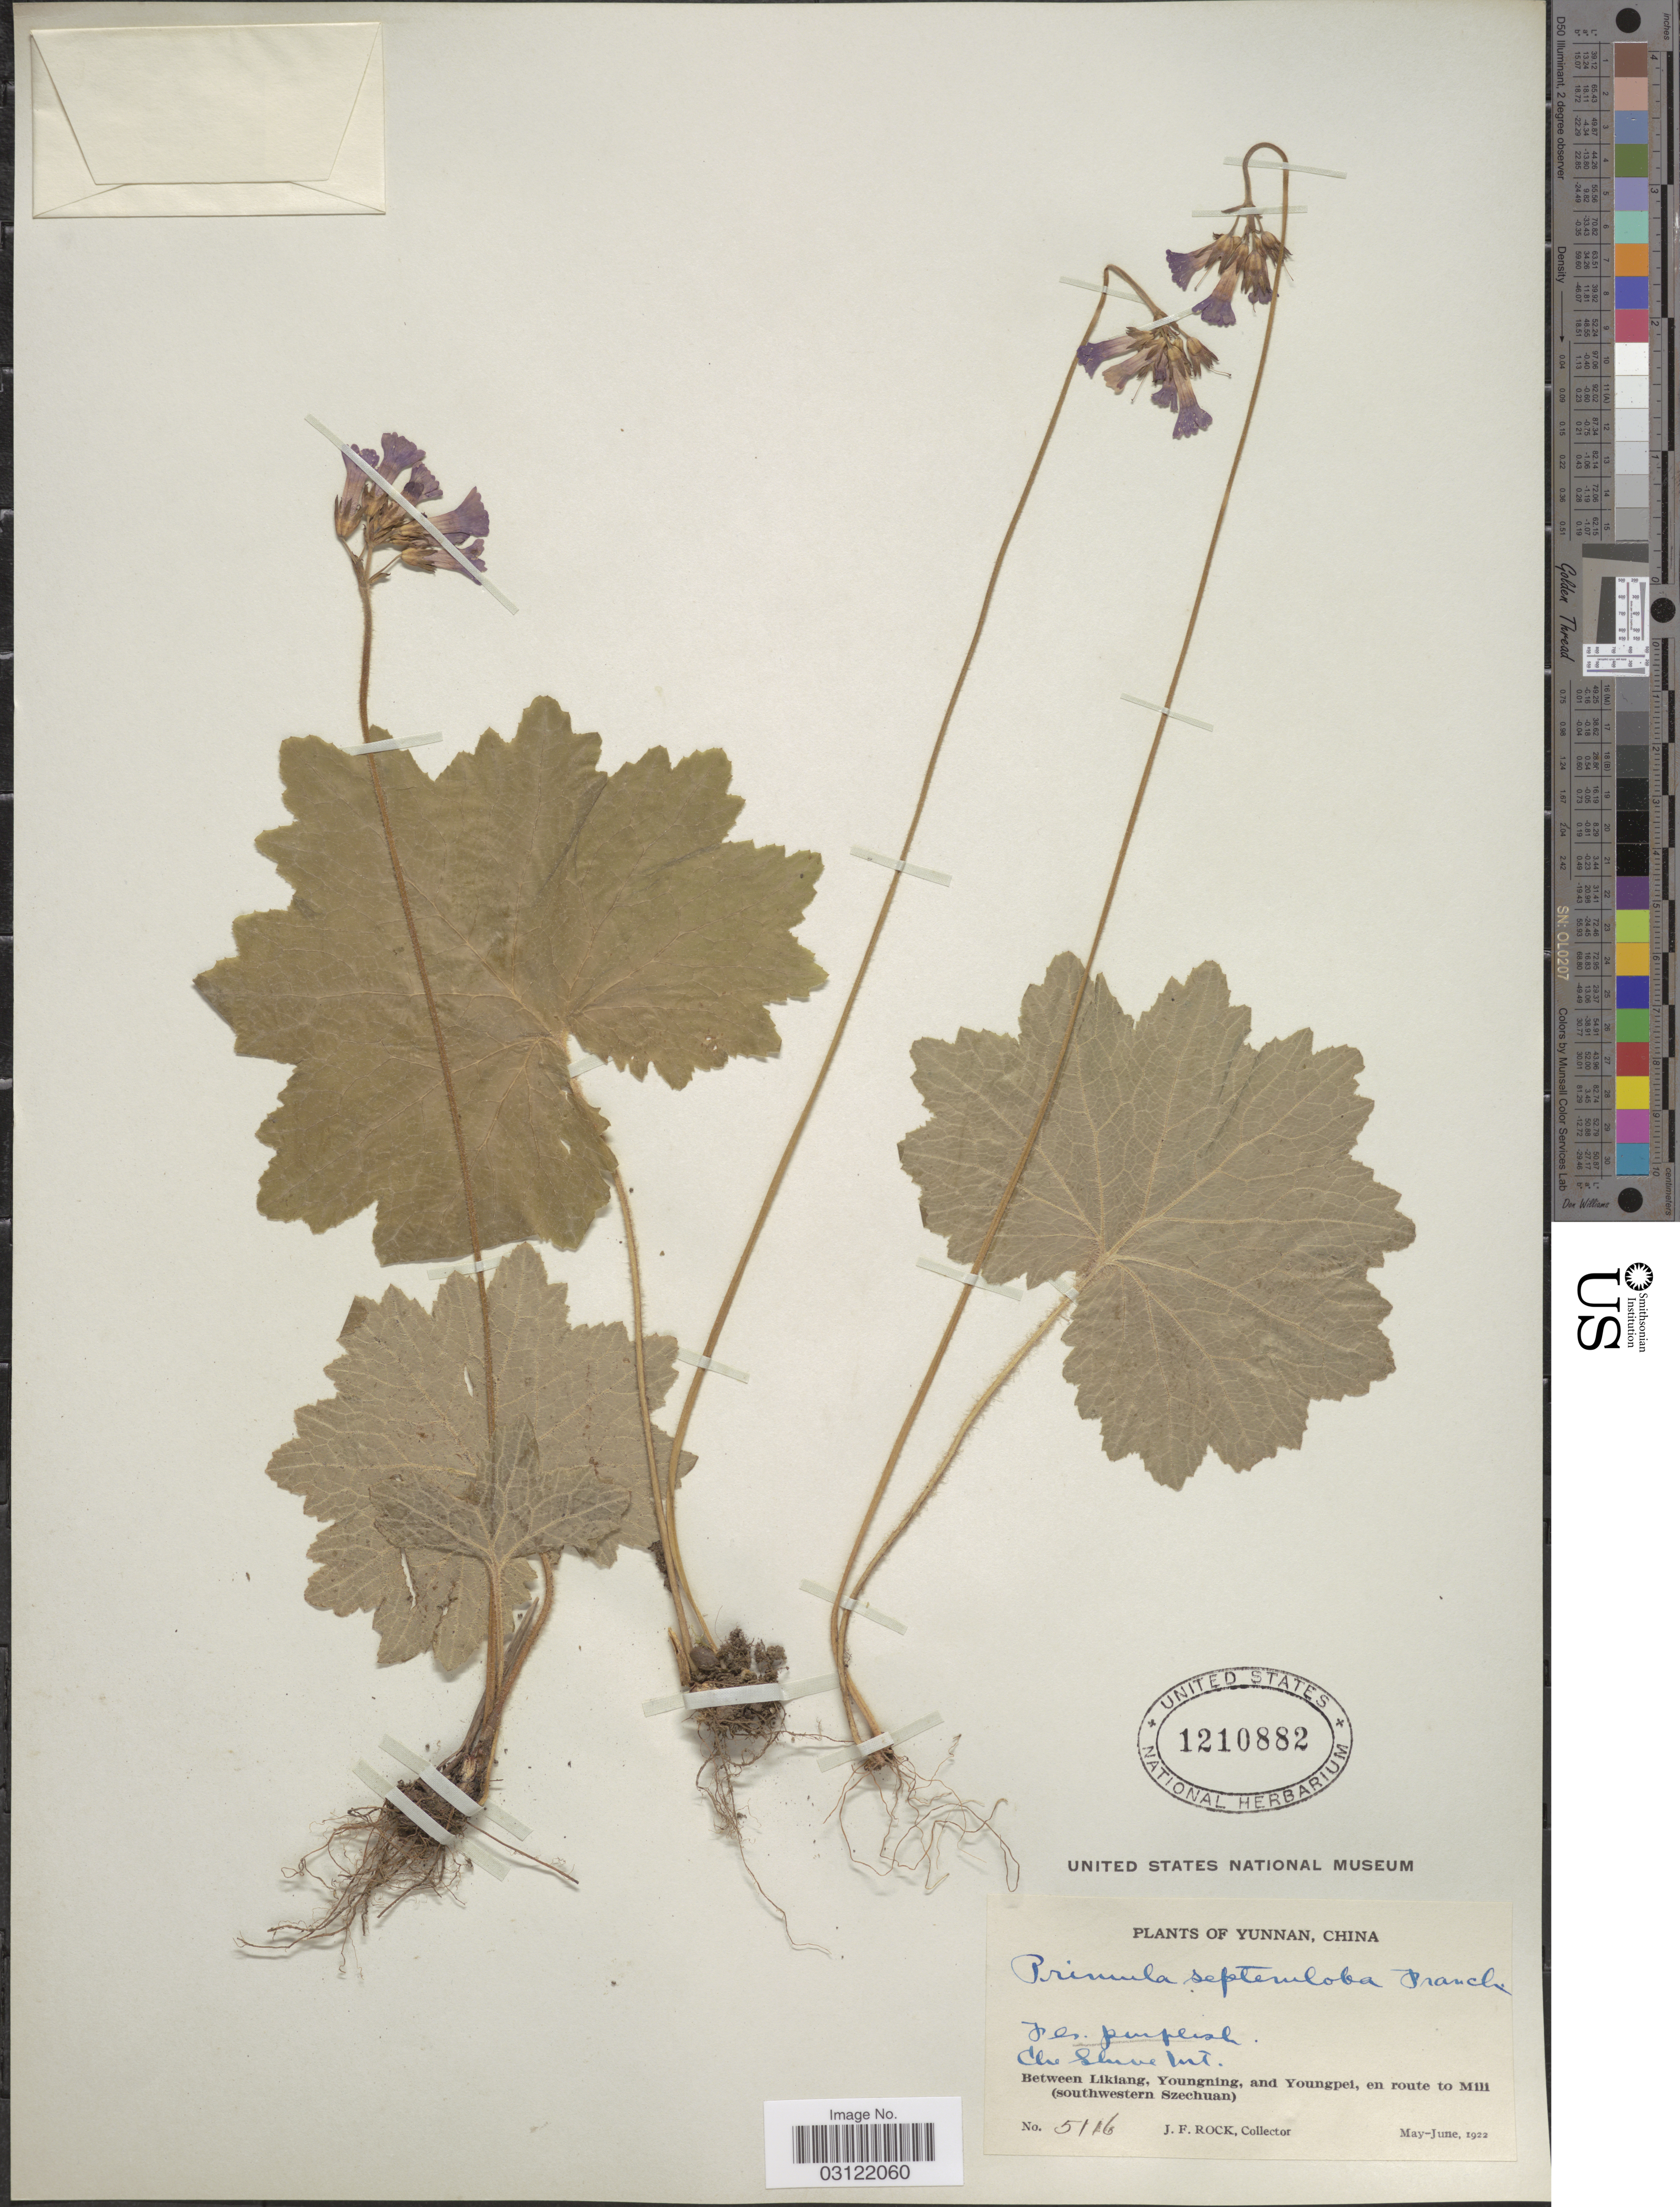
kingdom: Plantae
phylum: Tracheophyta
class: Magnoliopsida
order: Ericales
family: Primulaceae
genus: Primula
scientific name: Primula septemloba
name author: Franch.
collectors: J. Rock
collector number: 5116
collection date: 1922-05/1922-06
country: China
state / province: Yunnan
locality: Che Shive Mt., Between Likiang, Youngning, and Youngpei, en route to Mili (southwestern Szechuan).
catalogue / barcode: US 1210882